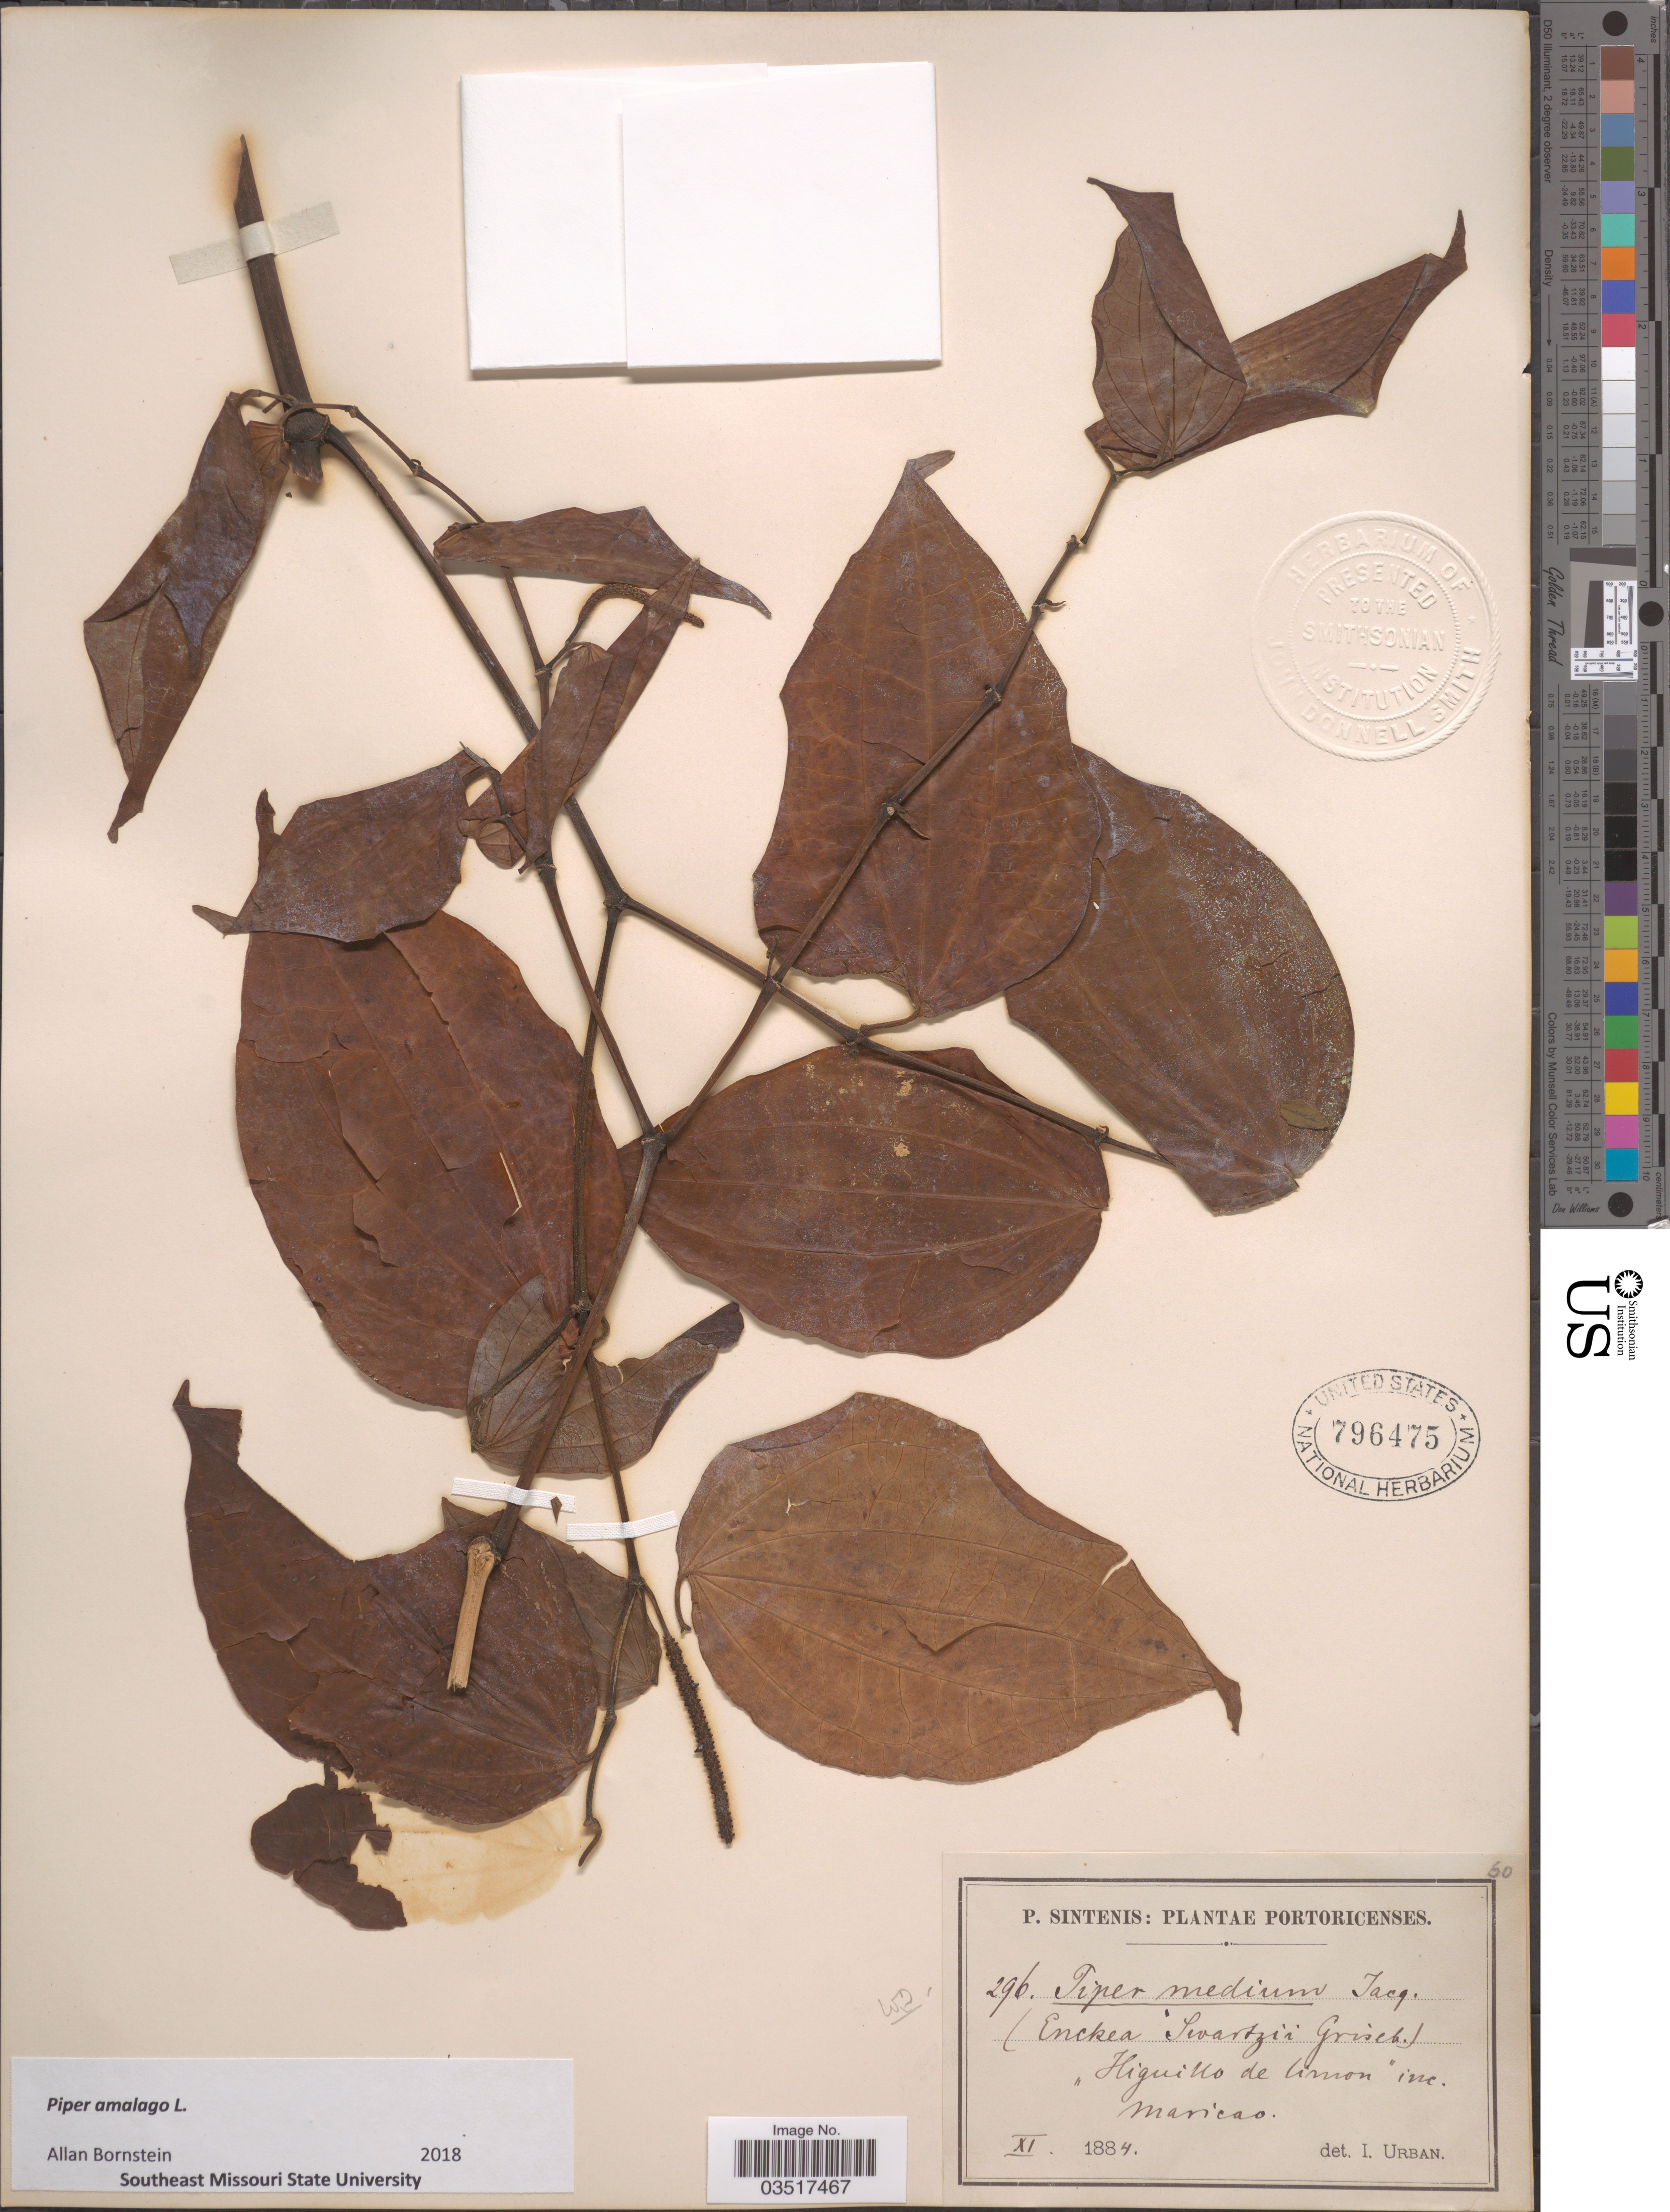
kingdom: Plantae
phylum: Tracheophyta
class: Magnoliopsida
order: Piperales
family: Piperaceae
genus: Piper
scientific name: Piper amalago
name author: L.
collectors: P. Sintenis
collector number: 296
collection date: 1884-11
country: Puerto Rico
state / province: Maricao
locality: Higuillo de Limon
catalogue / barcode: US 796475